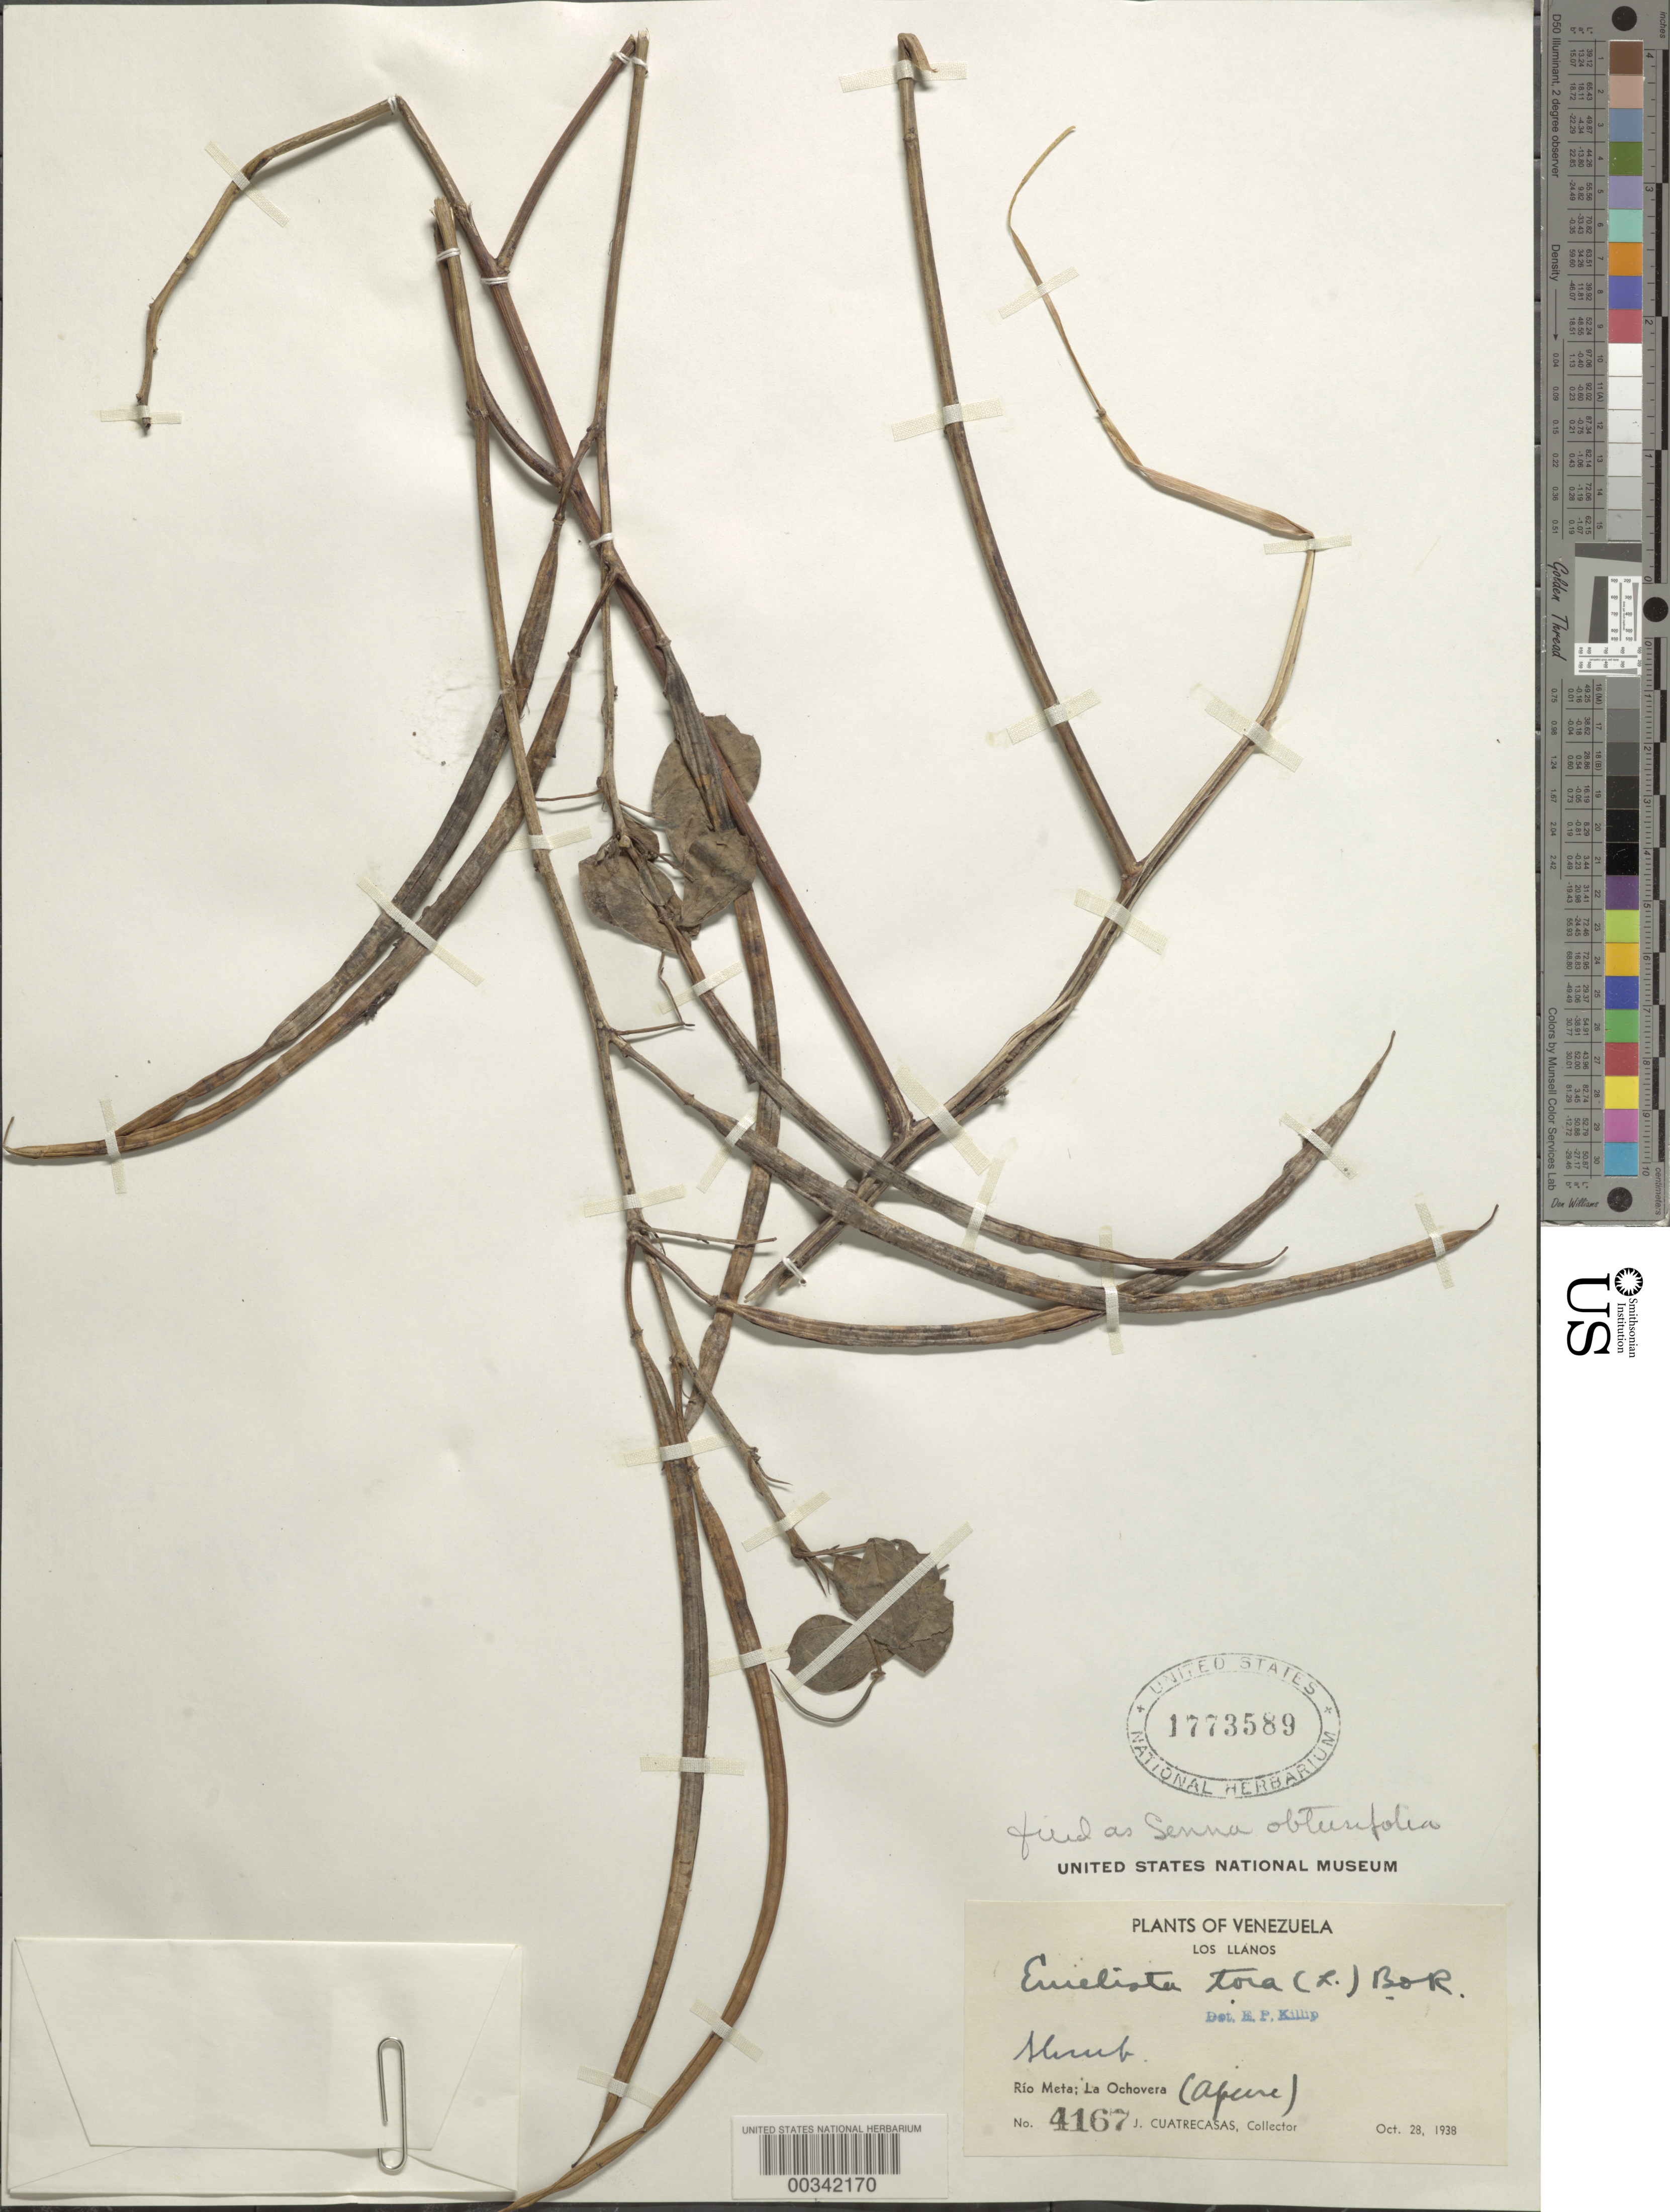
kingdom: Plantae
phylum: Tracheophyta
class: Magnoliopsida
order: Fabales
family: Fabaceae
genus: Senna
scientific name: Senna obtusifolia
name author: (L.) H.S. Irwin & Barneby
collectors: J. Cuatrecasas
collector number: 4167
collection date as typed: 28 Oct 1938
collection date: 1938-10-28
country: Venezuela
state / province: Apure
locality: Rio meta; la ochovera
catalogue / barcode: US 1773589